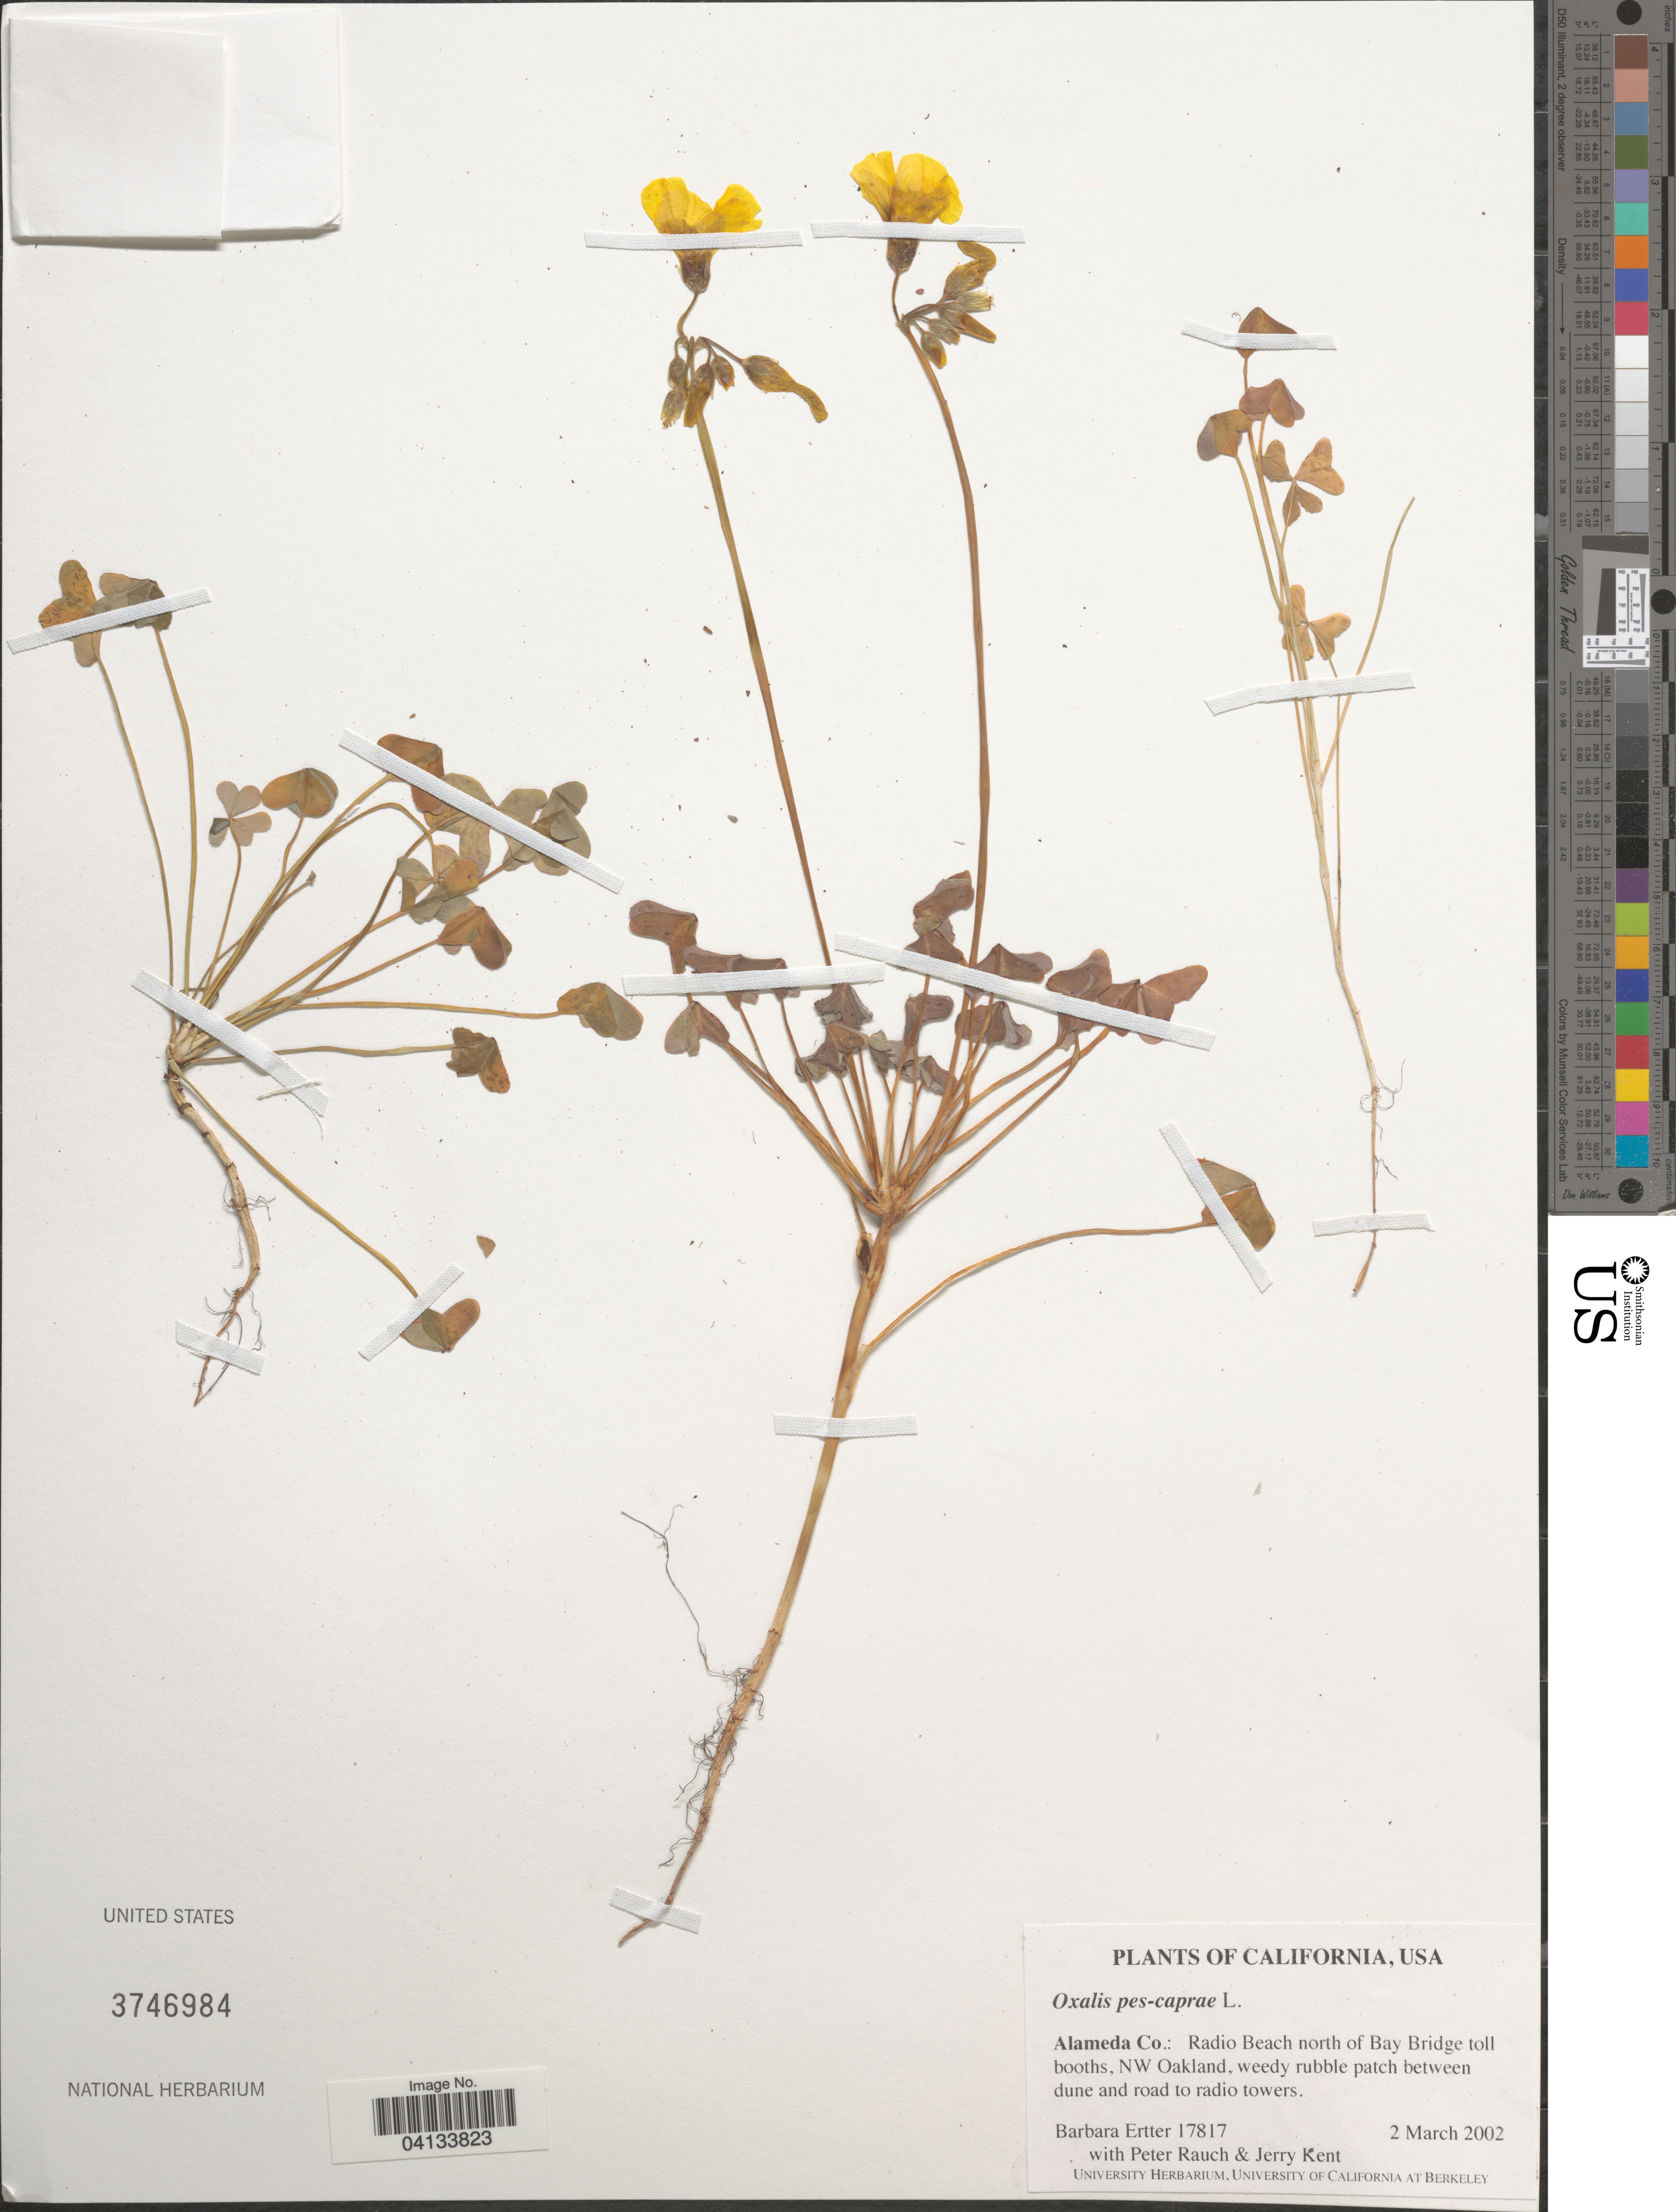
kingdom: Plantae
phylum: Tracheophyta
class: Magnoliopsida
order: Oxalidales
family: Oxalidaceae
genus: Oxalis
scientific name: Oxalis pes-caprae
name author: L.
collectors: B. Ertter, P. Rauch & J. Kent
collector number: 17817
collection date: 2002-03-02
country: United States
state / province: California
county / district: Alameda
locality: Alameda Co.: Radio Beach north of Bay Bridge toll booths, NW Oakland, weedy rubble patch between dune and road to radio towers.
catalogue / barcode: US 3746984